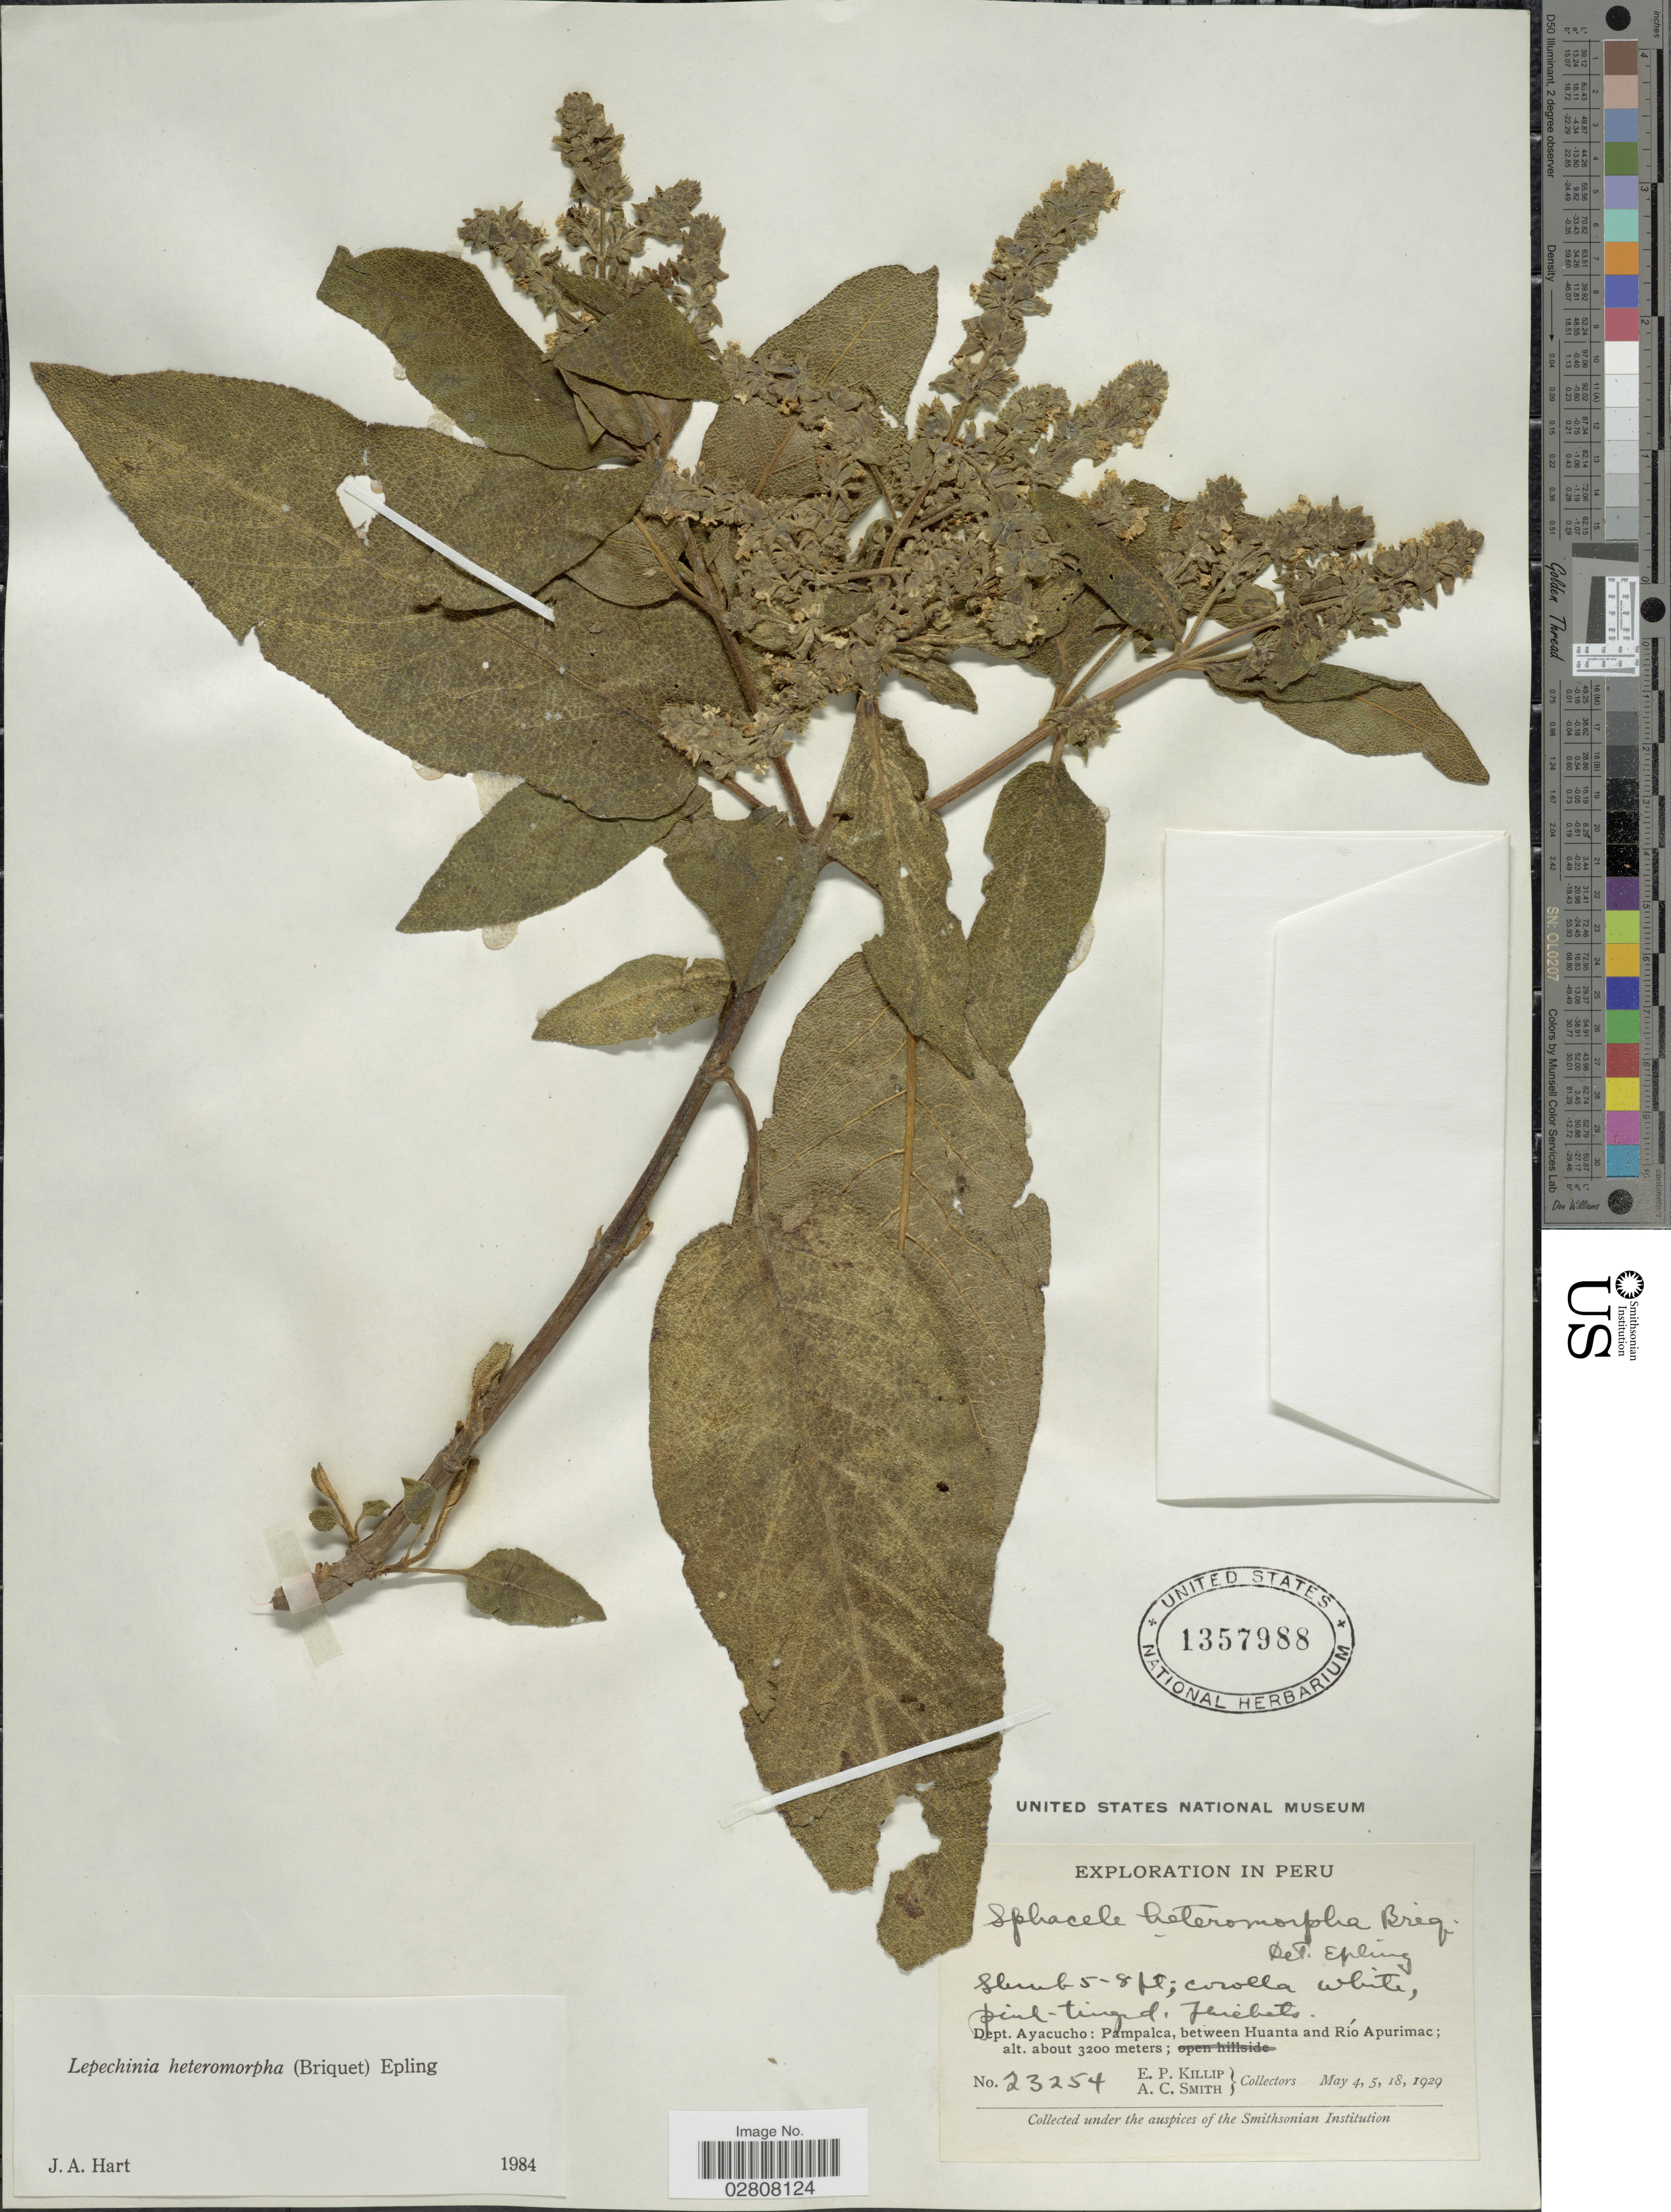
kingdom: Plantae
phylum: Tracheophyta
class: Magnoliopsida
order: Lamiales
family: Lamiaceae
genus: Lepechinia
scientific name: Lepechinia heteromorpha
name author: (Briq.) Epling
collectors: E. P. Killip & A. C. Smith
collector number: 23254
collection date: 1929-05-04/1929-05-18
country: Peru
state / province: Ayacucho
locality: Dept. Ayacucho: Pampalca, between Huanta and Río Apurimac.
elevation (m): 3200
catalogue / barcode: US 1357988